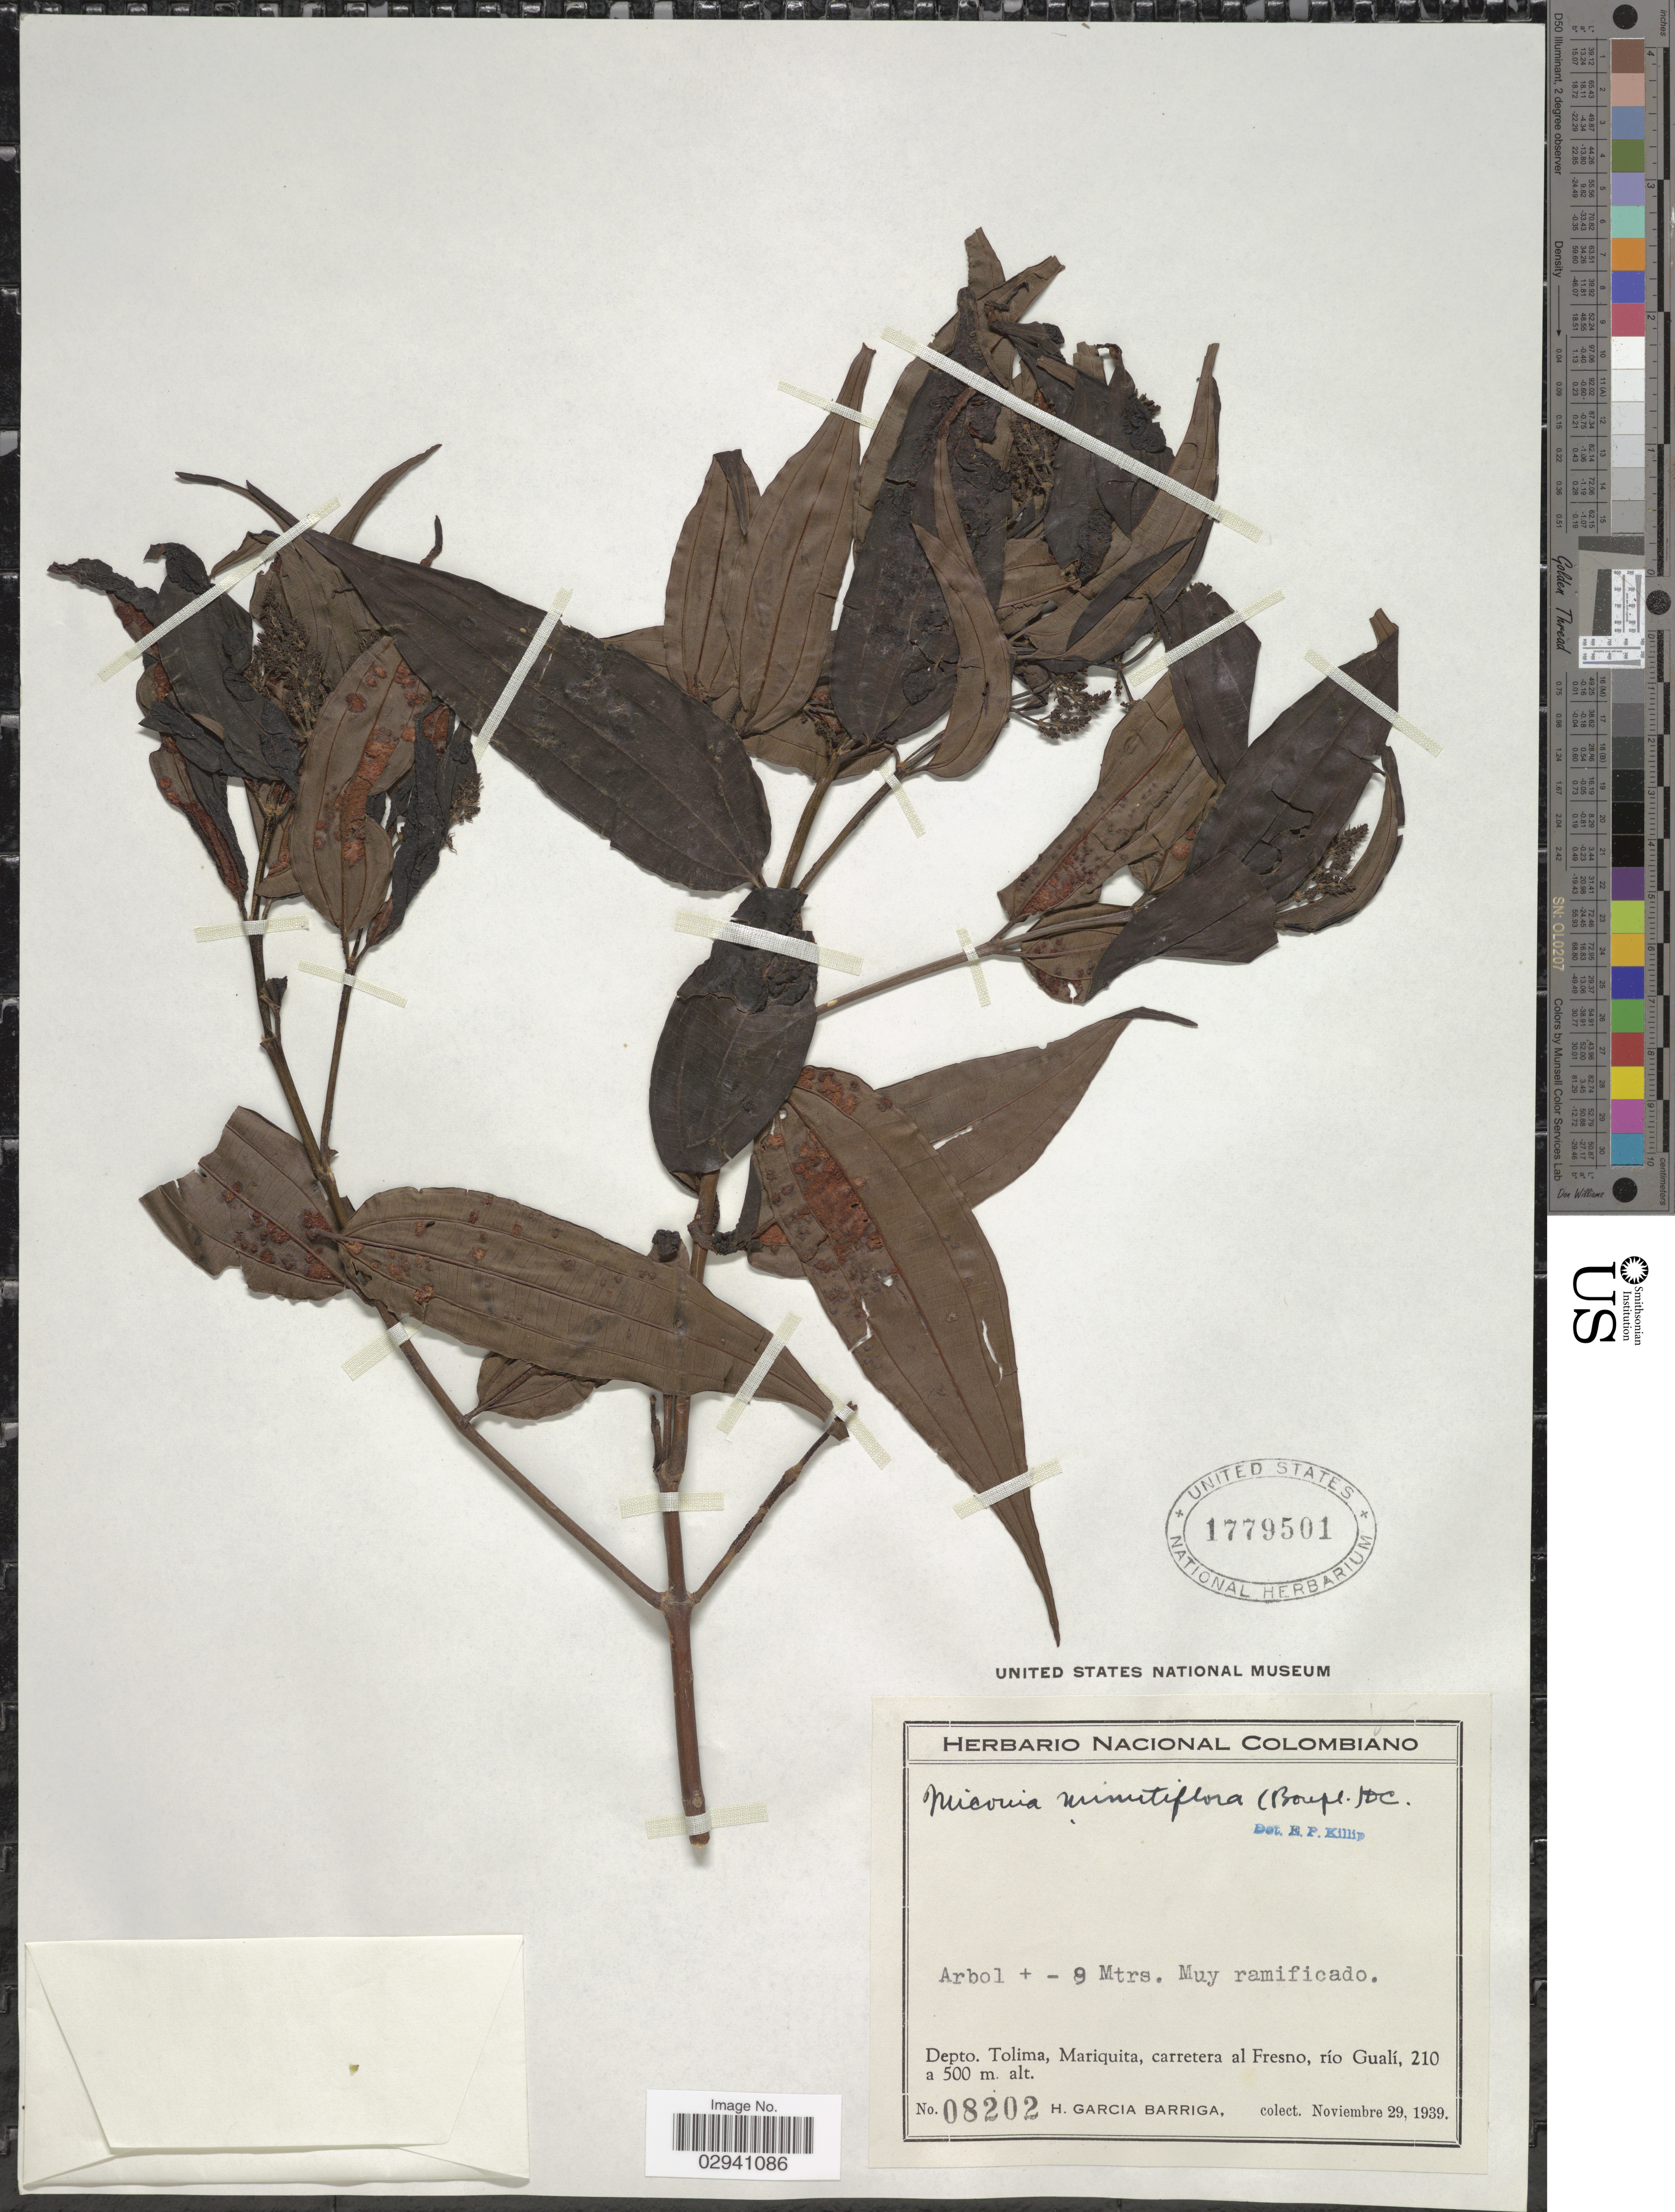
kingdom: Plantae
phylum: Tracheophyta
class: Magnoliopsida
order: Myrtales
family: Melastomataceae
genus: Miconia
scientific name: Miconia minutiflora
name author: (Bonpl.) DC.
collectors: H. García Barriga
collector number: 08202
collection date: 1939-11-29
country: Colombia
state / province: Tolima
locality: Depto. Tolima, Mariquita, carretera al Fresno, río Gualí.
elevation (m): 210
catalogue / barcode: US 1779501